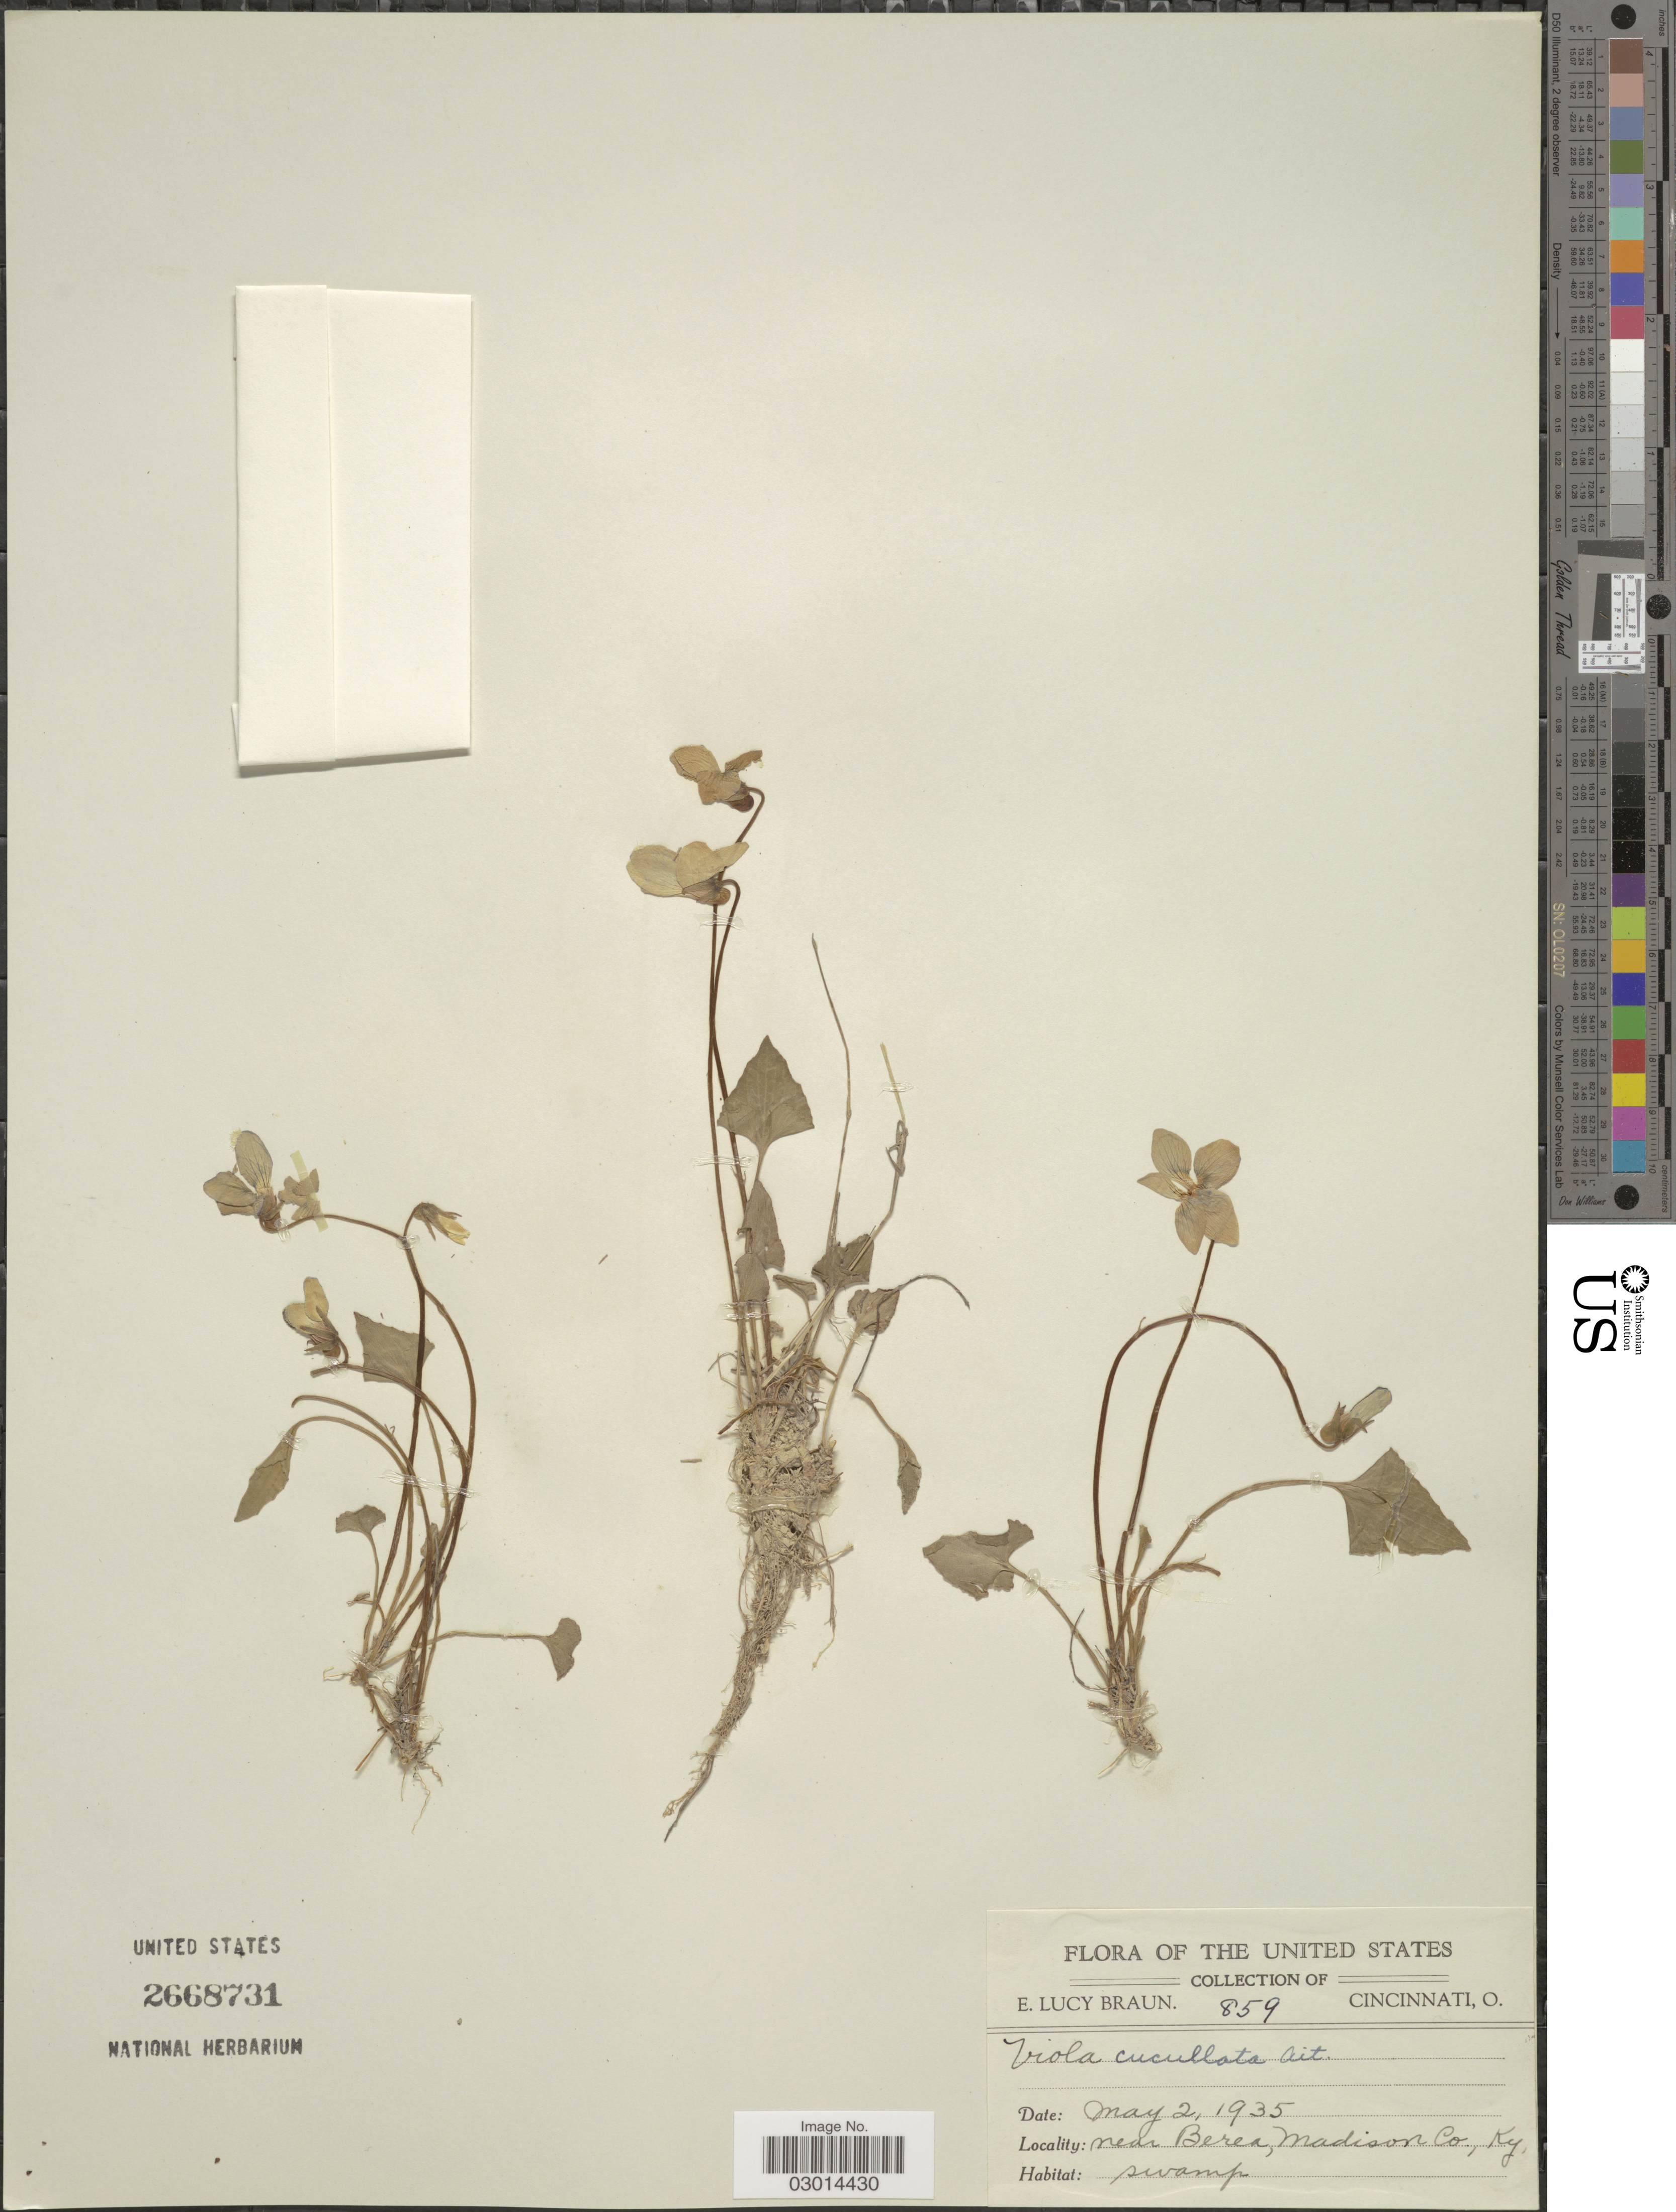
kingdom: Plantae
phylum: Tracheophyta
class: Magnoliopsida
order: Malpighiales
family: Violaceae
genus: Viola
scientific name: Viola cucullata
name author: Aiton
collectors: E. L. Braun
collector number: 859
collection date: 1935-05-02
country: United States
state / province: Kentucky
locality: Near Berea, Madison Co.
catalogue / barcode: US 2668731